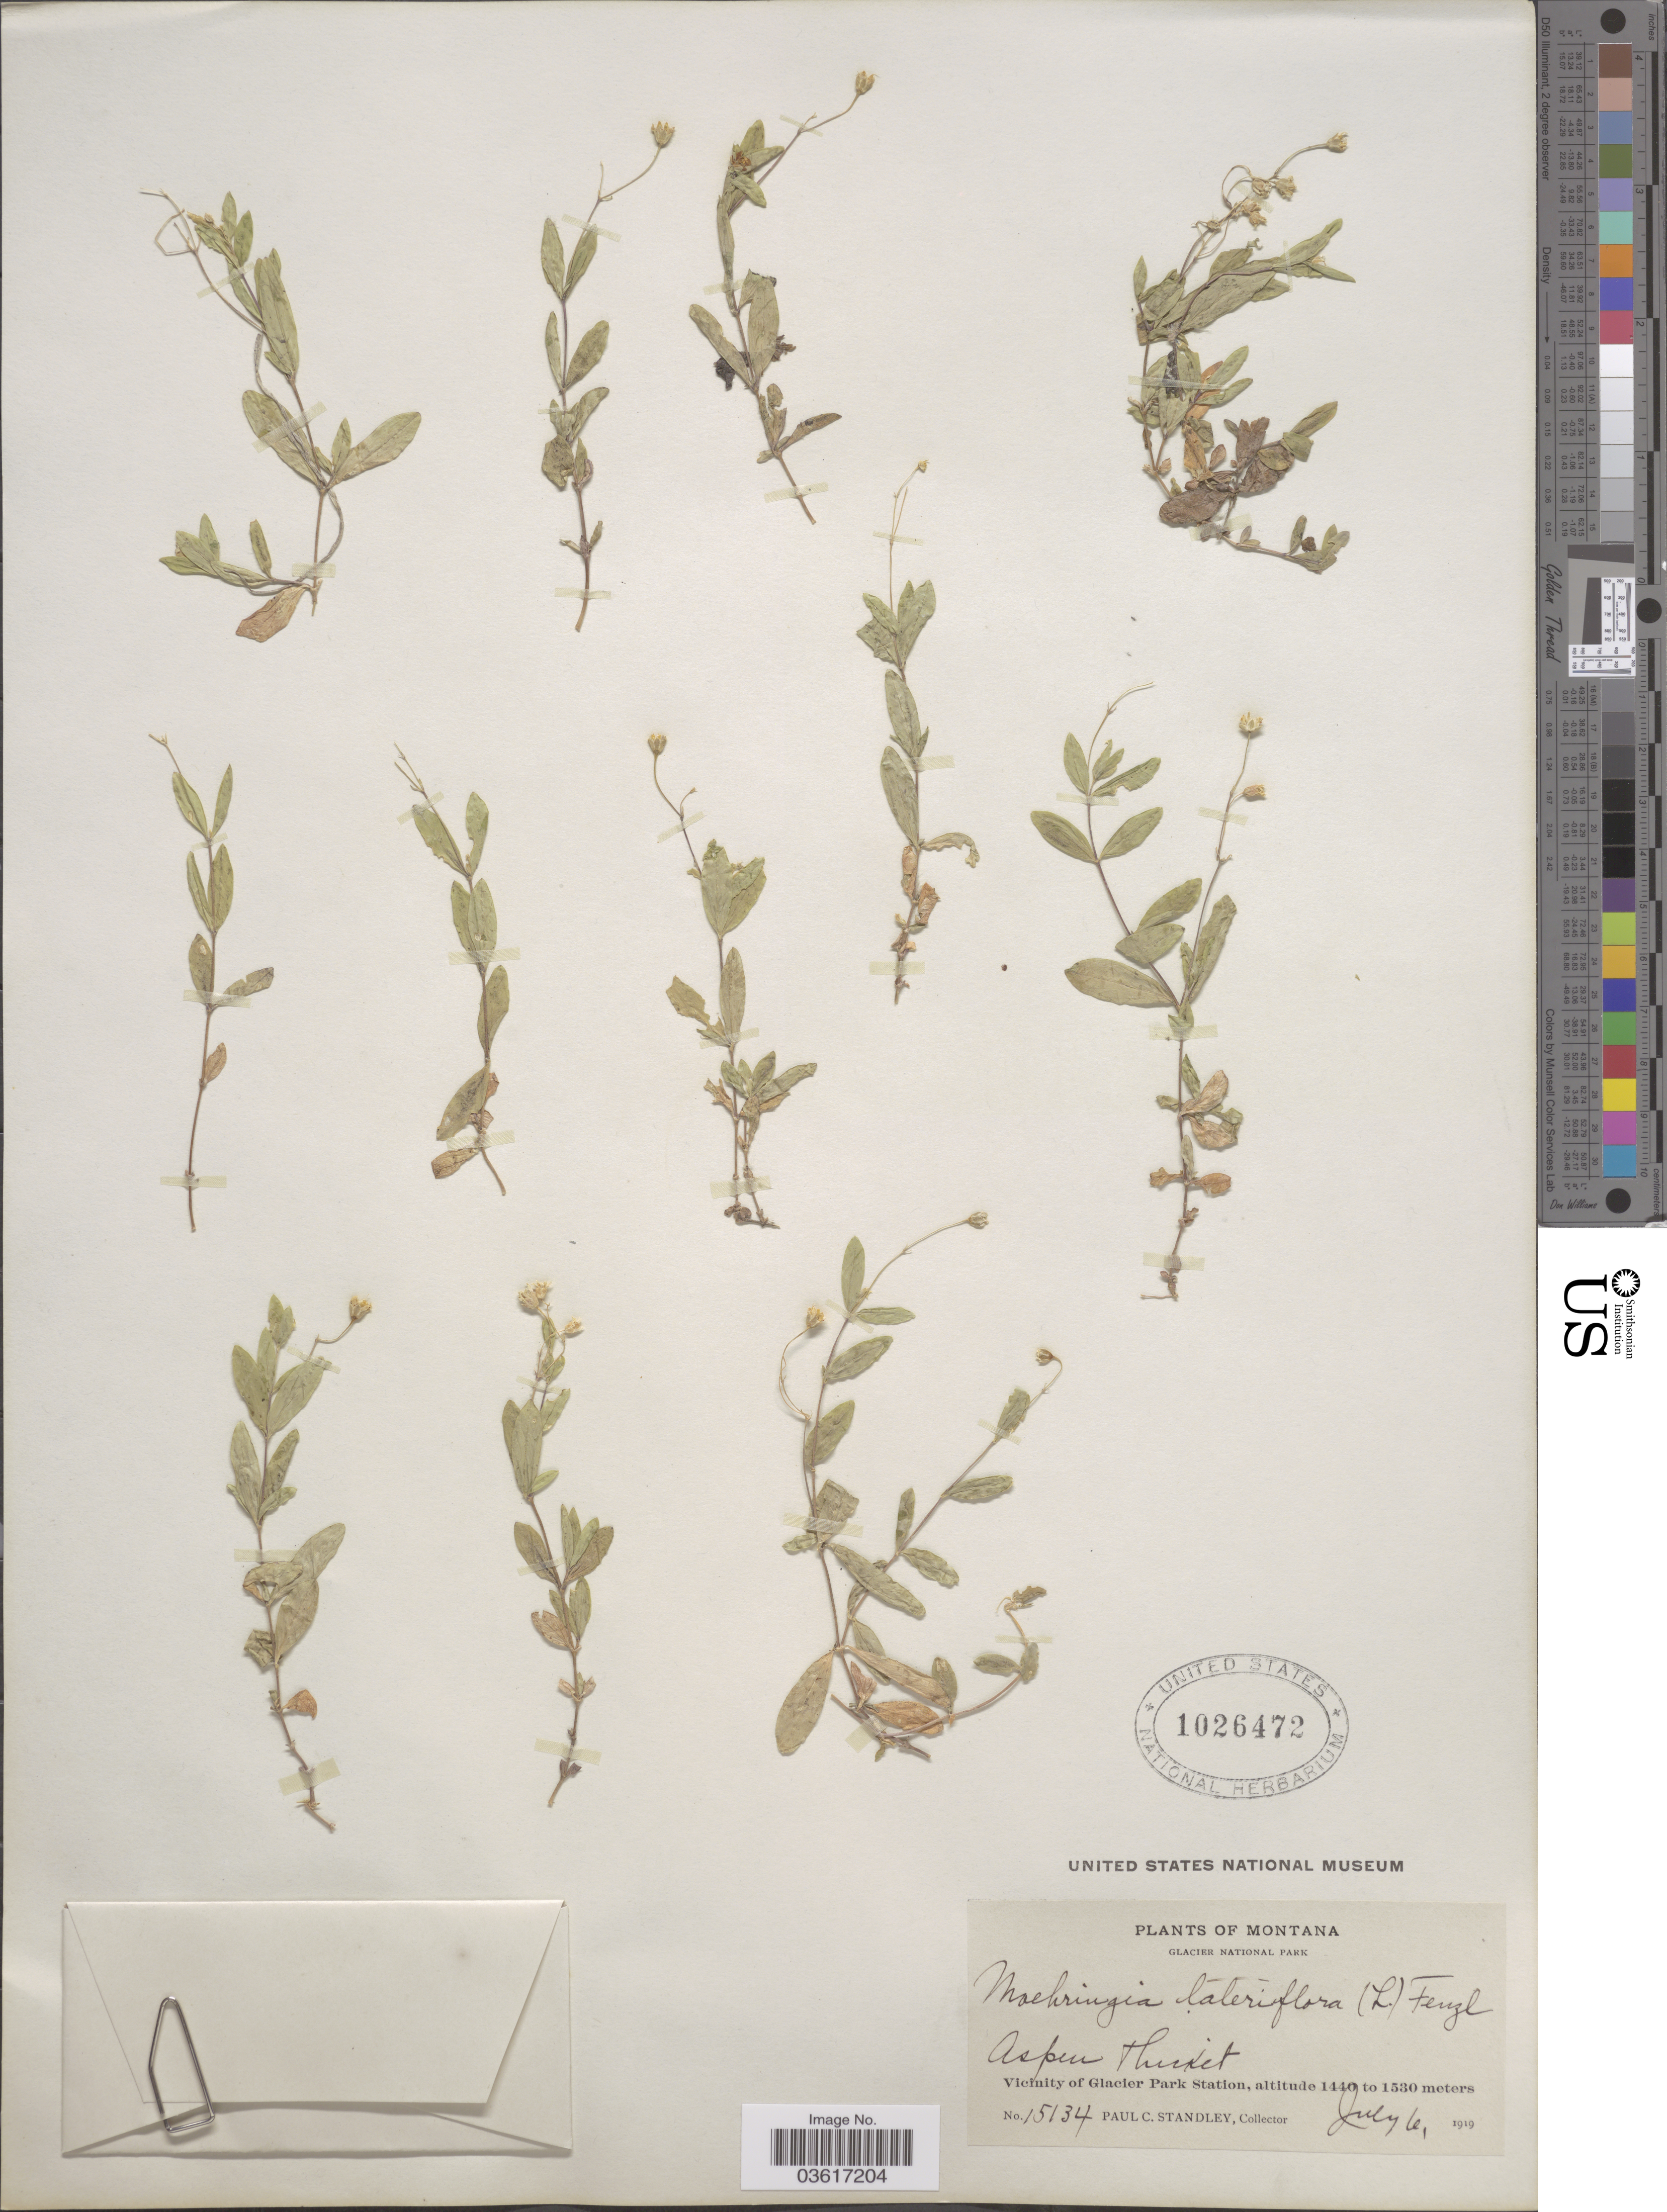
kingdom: Plantae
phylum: Tracheophyta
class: Magnoliopsida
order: Caryophyllales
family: Caryophyllaceae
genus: Moehringia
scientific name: Moehringia lateriflora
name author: (L.) Fenzl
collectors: P. C. Standley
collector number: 15134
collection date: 1919-07-06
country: United States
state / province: Montana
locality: Glacier National Park. Vicinity of Glacier Park Station.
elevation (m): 1440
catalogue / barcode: US 1026472